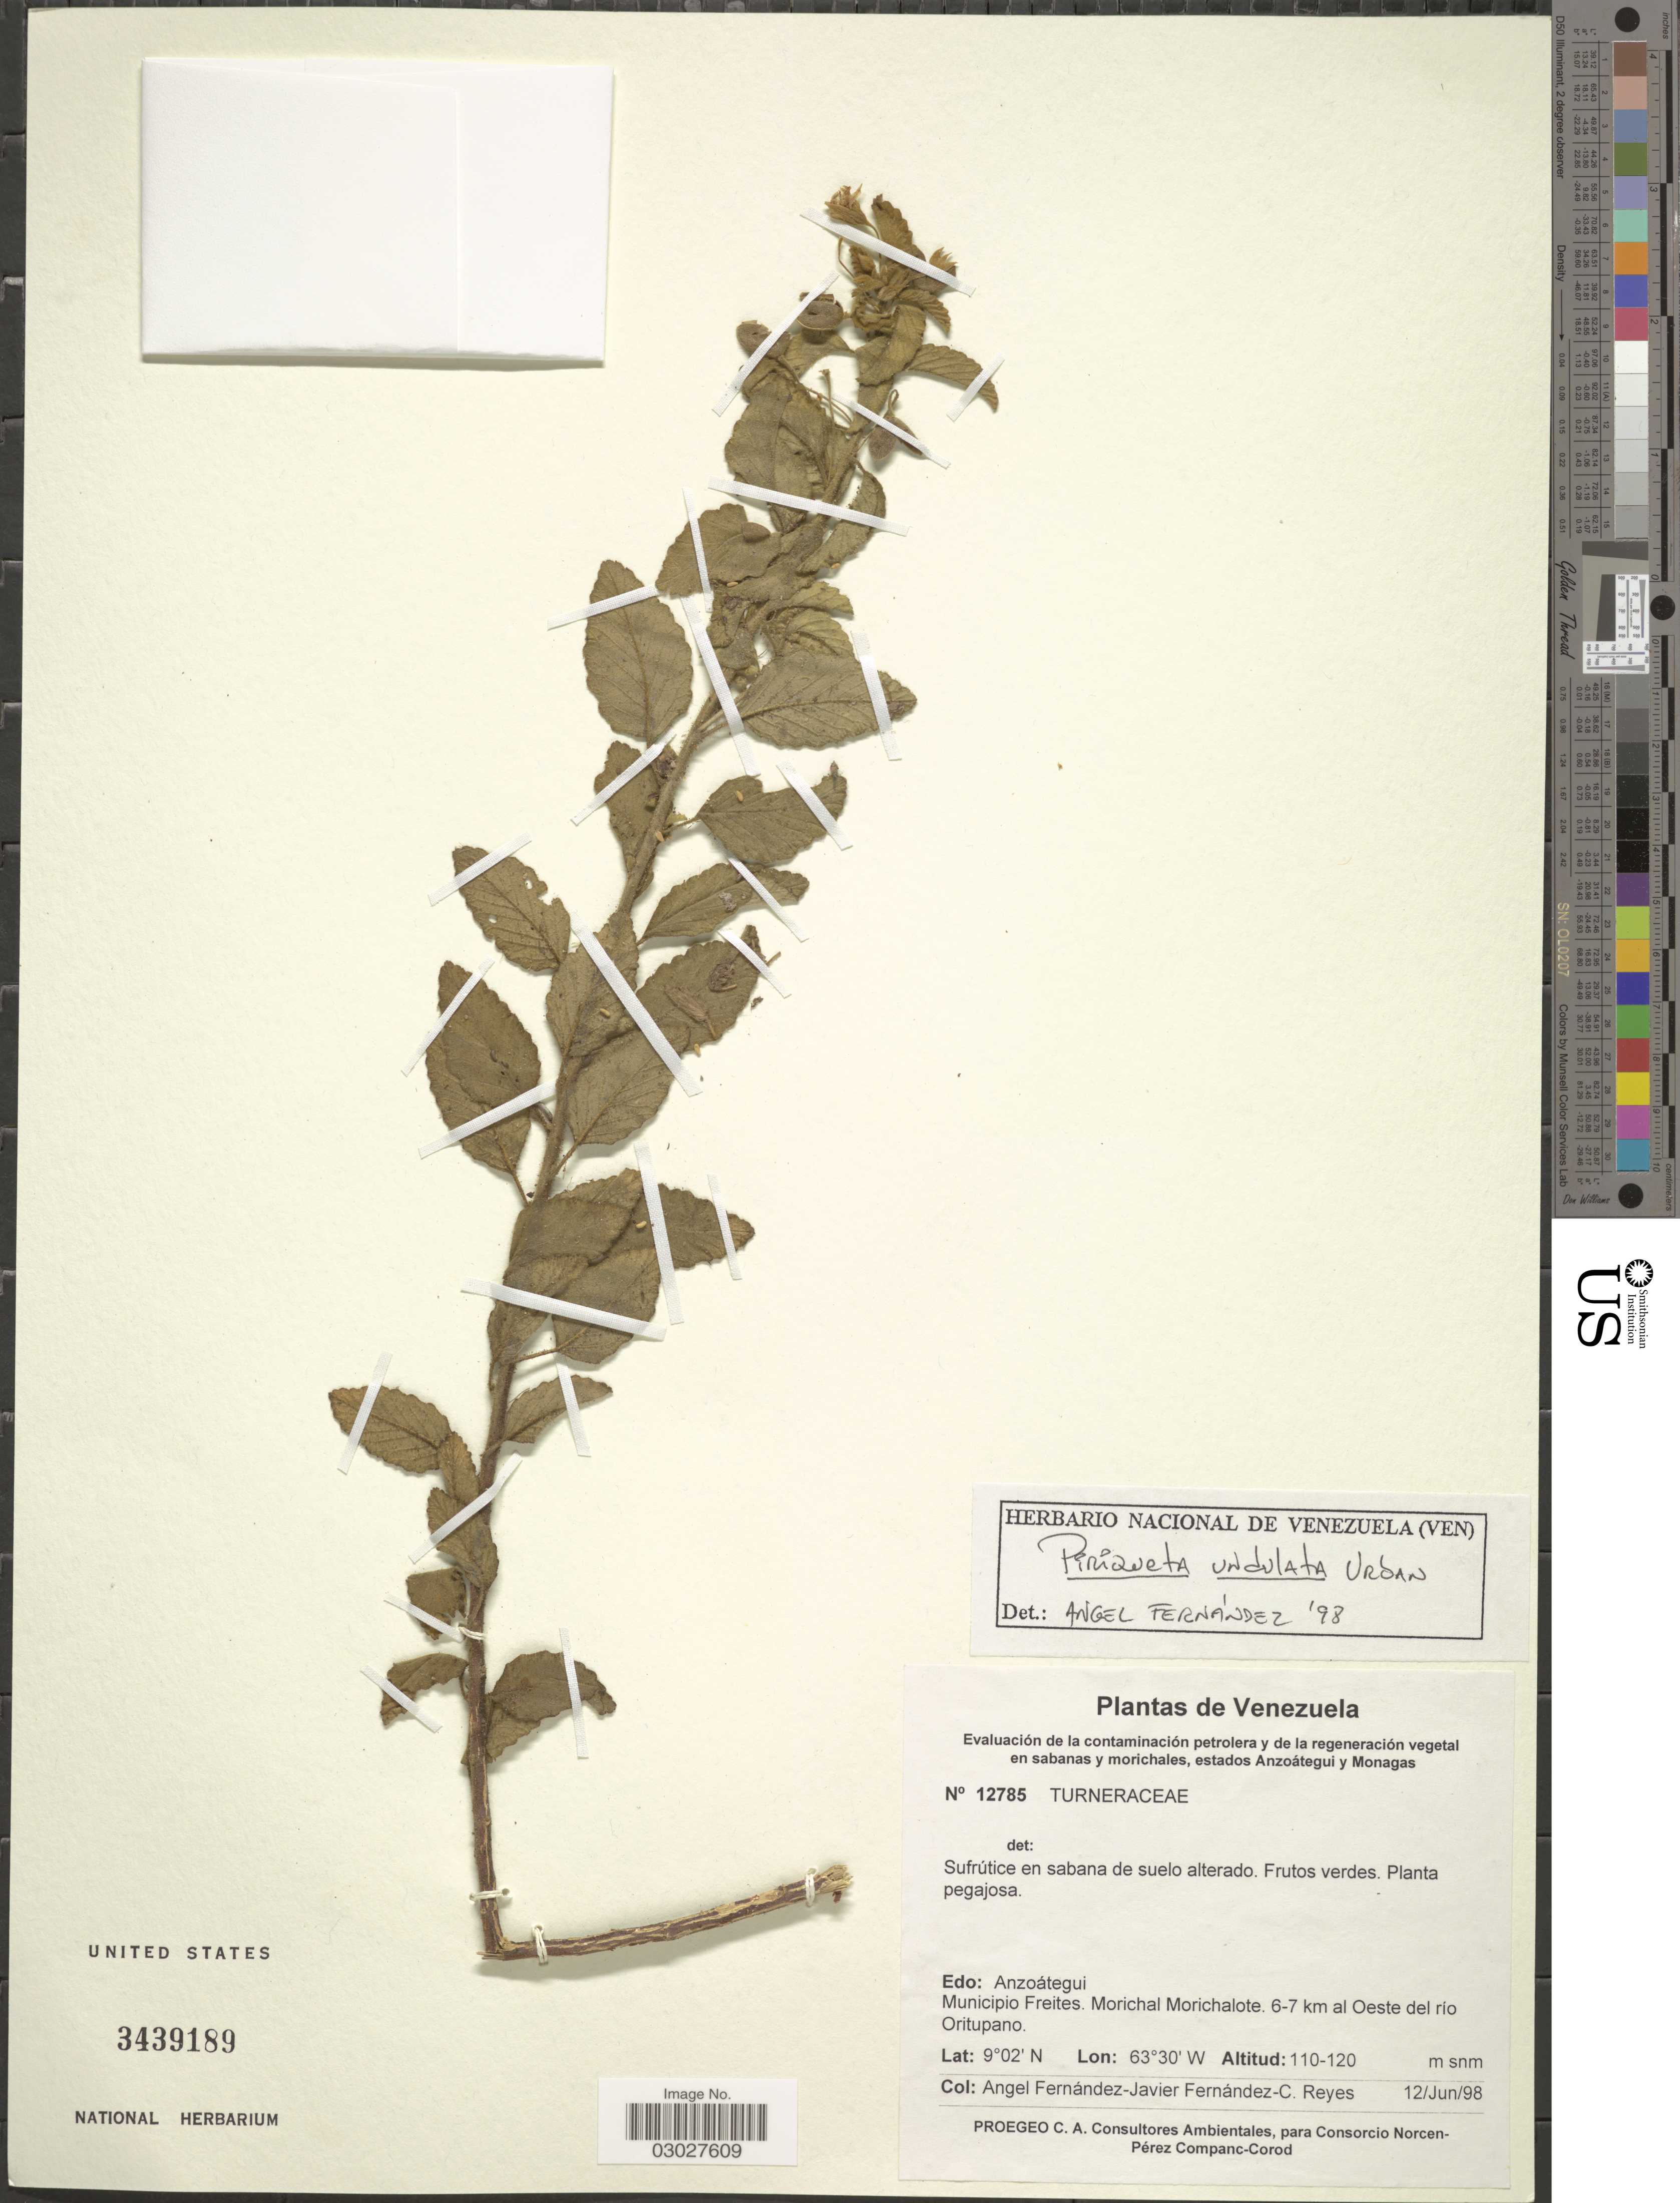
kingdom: Plantae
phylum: Tracheophyta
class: Magnoliopsida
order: Malpighiales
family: Turneraceae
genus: Piriqueta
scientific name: Piriqueta undulata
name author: Urb.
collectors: Á. Fernández, J. Fernández & C. Reyes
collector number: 12785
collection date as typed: Transcribed d/m/y: 12/6/98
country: Venezuela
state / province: Anzoategui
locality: Municipio Freites. Morichal Morichalote. 6-7 km al Oest del rio Oritupano.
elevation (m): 110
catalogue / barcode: US 3439189